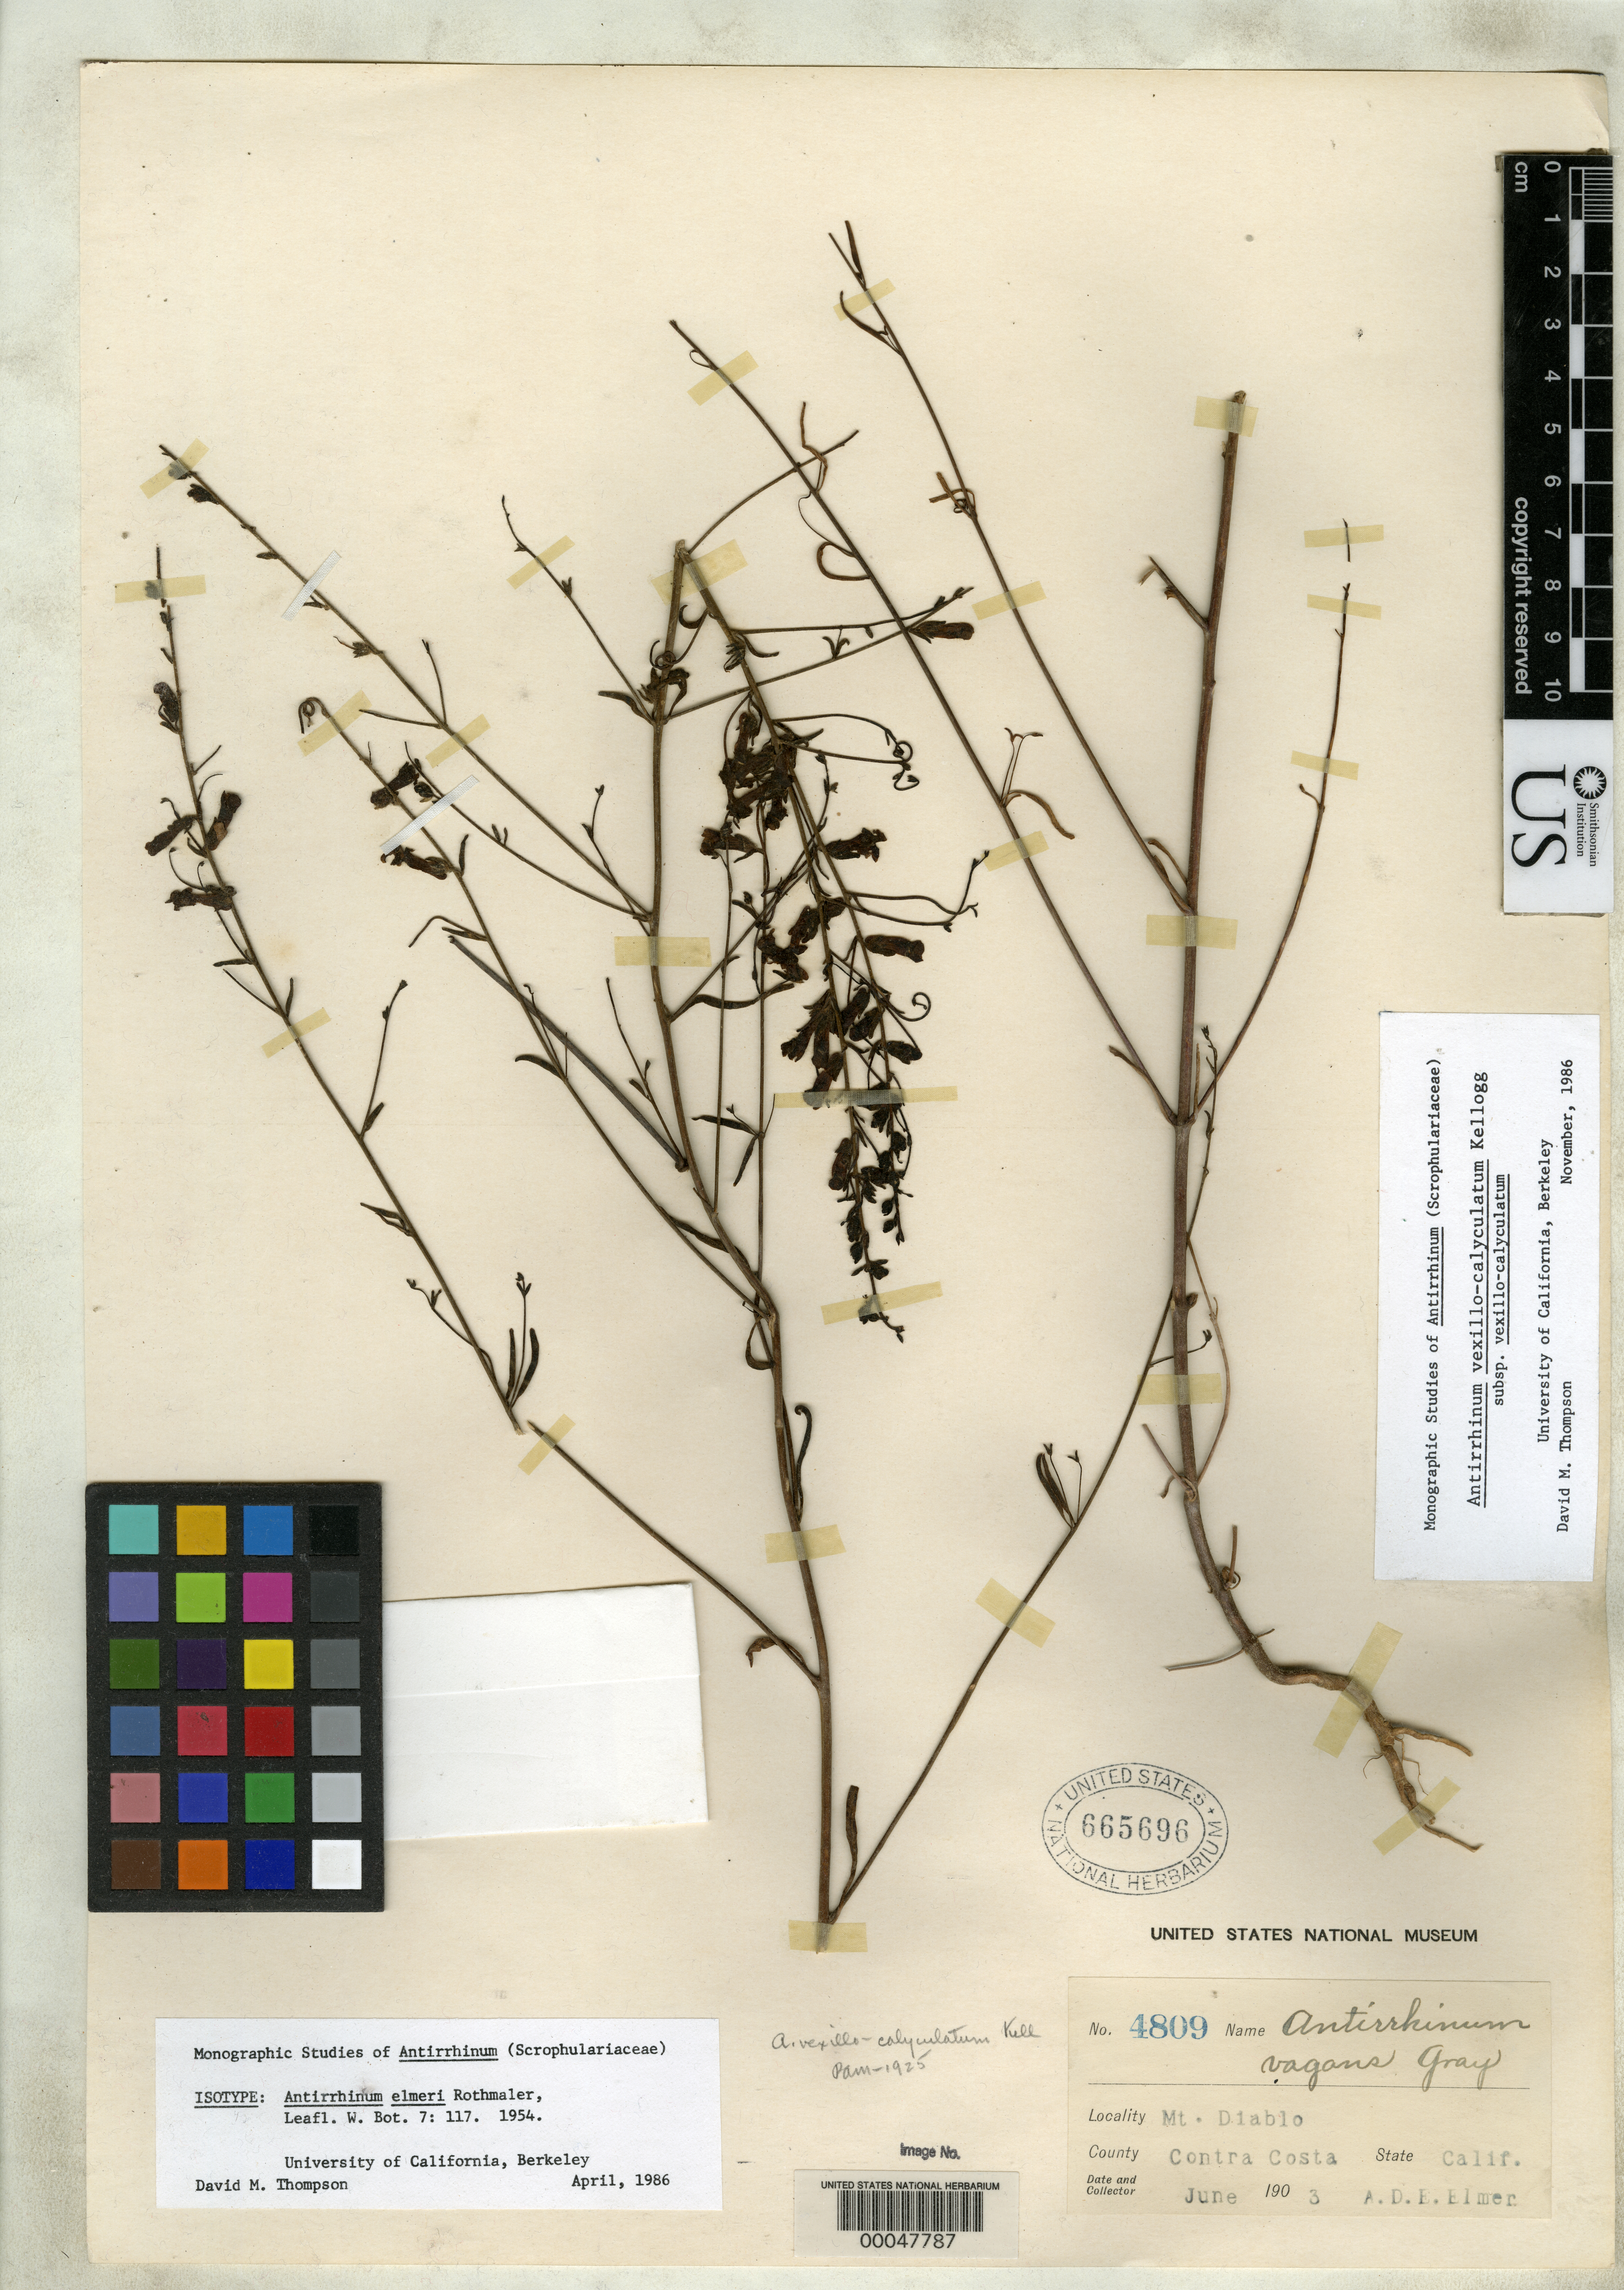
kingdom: Plantae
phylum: Tracheophyta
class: Magnoliopsida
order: Lamiales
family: Plantaginaceae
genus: Antirrhinum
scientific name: Antirrhinum elmeri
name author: Rothmaler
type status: Isotype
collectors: A. D. E. Elmer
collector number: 4809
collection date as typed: Jun 1903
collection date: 1903-06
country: United States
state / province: California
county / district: Contra Costa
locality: Mt. Diablo.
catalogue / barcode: US 665696